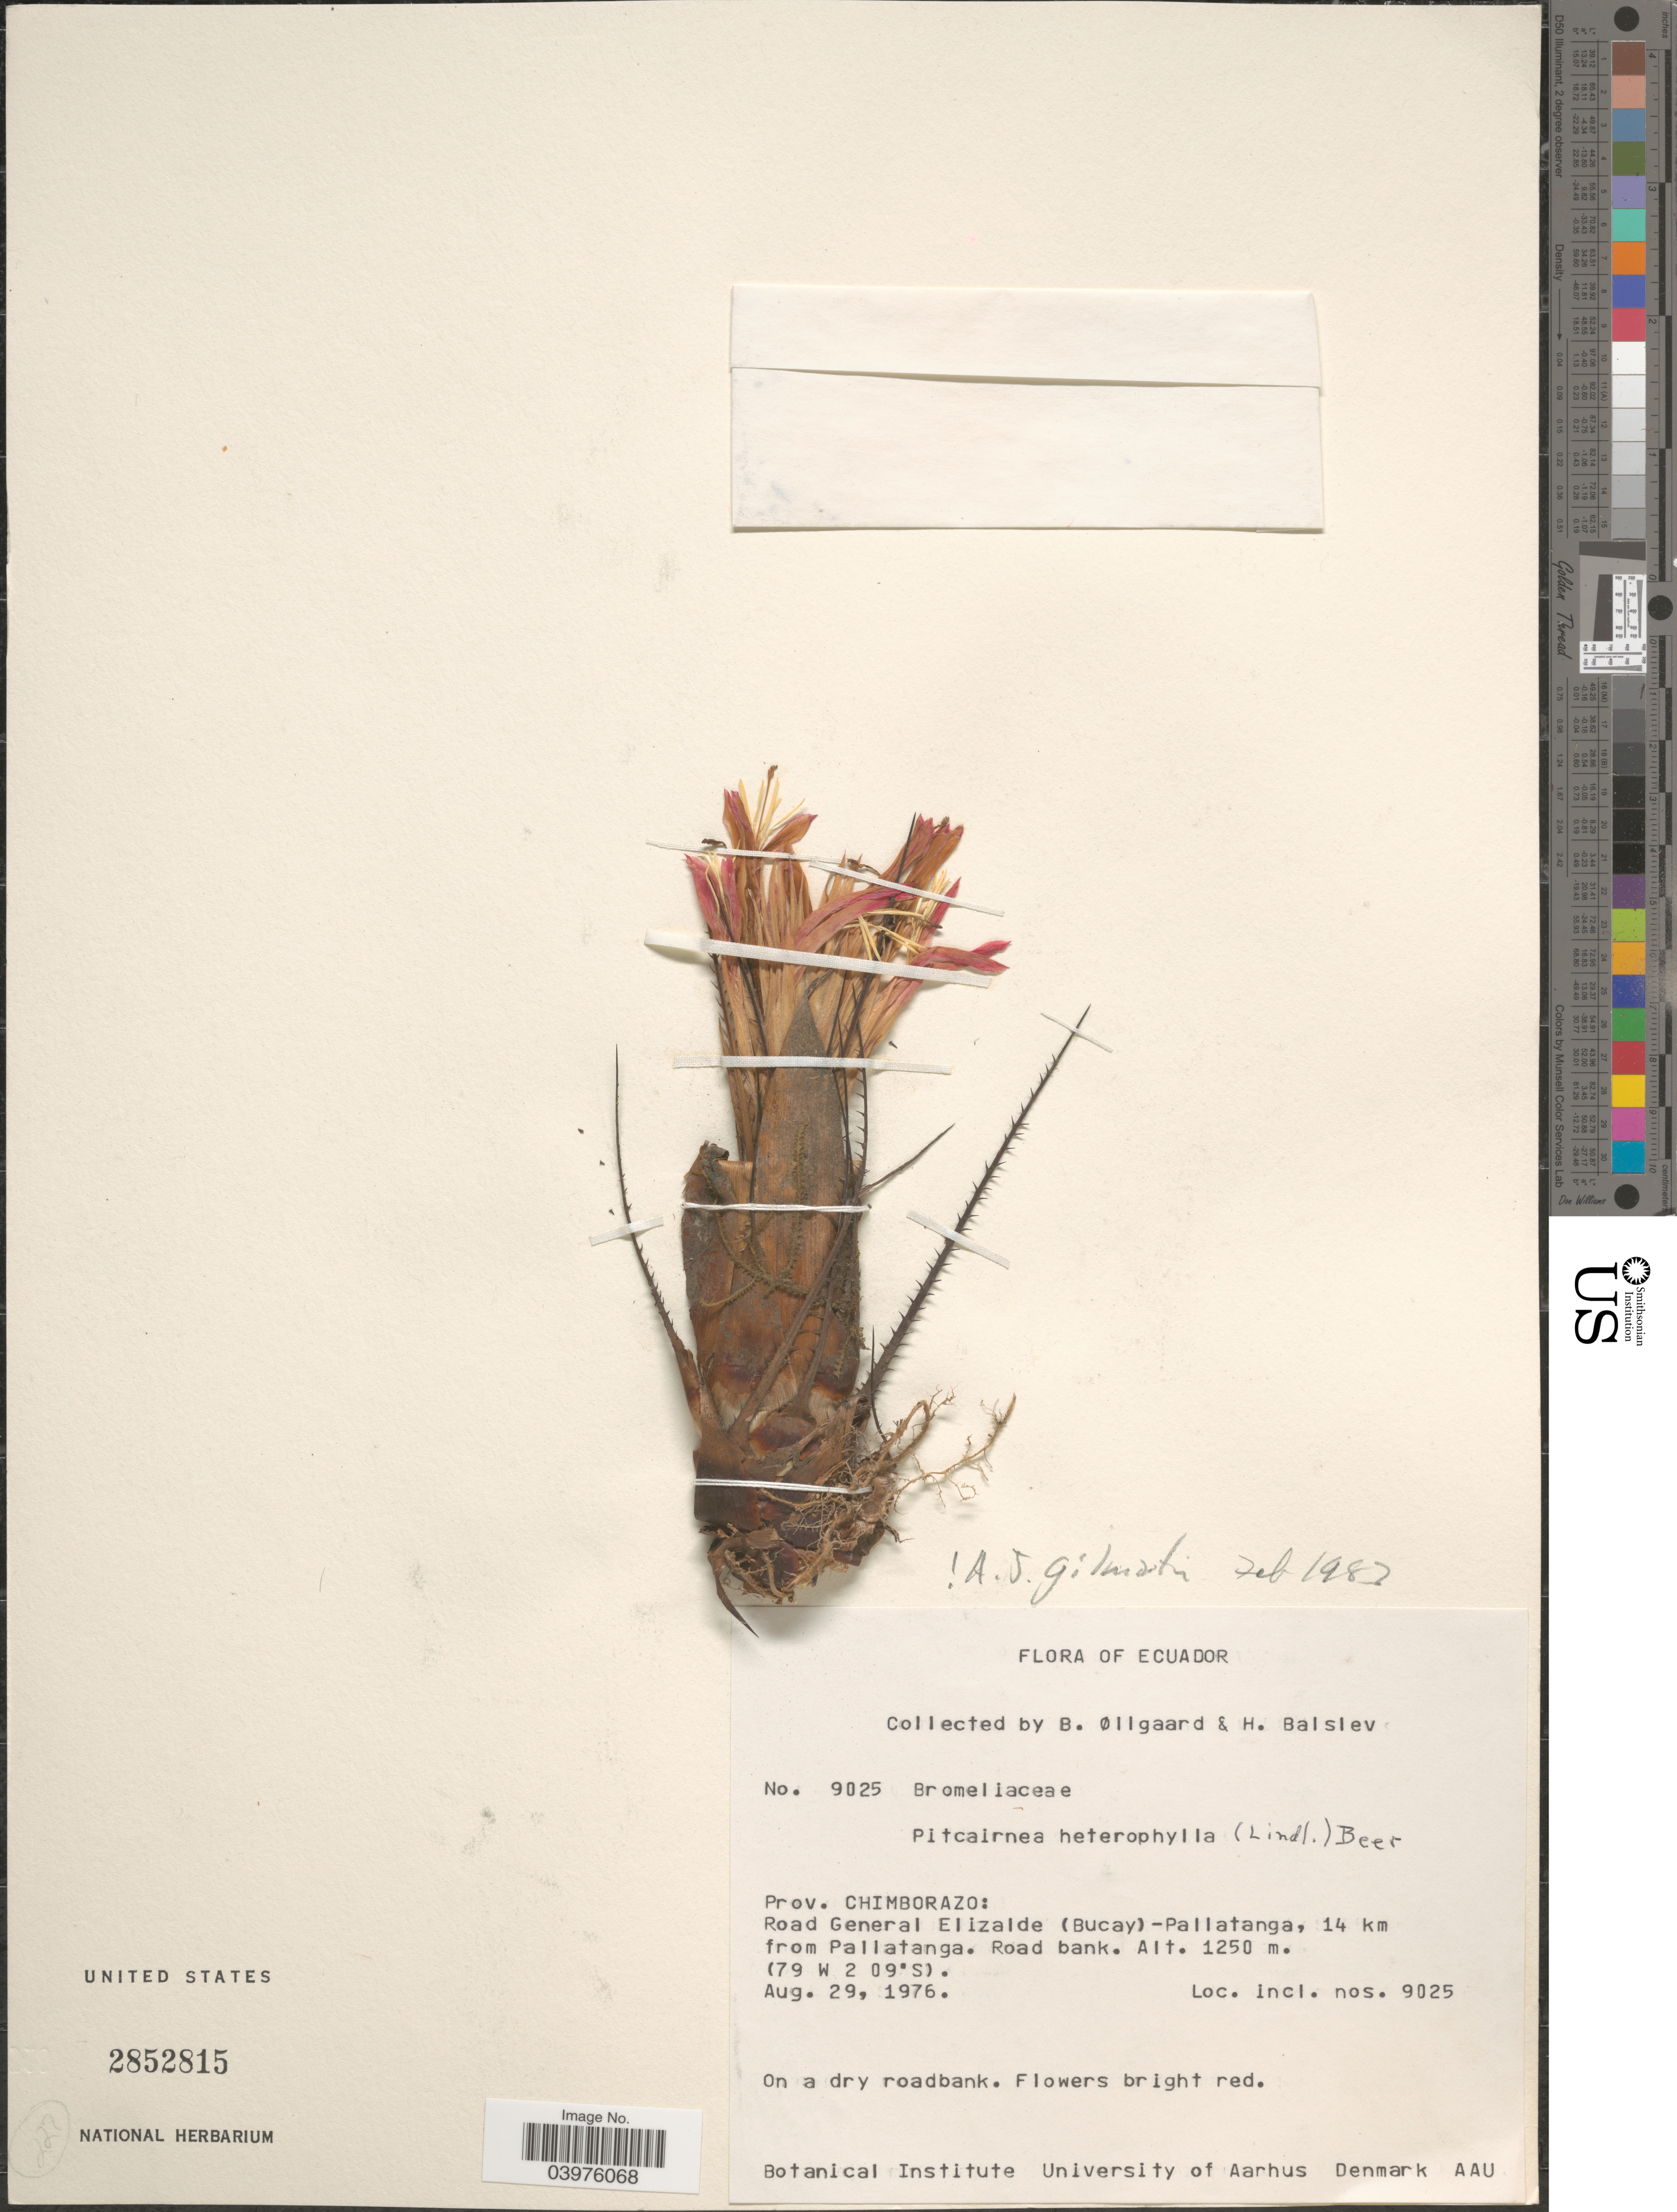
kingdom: Plantae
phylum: Tracheophyta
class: Liliopsida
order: Poales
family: Bromeliaceae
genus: Pitcairnia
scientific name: Pitcairnia heterophylla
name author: (Lindl.) Beer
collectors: B. Øllgaard & H. Balslev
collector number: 9025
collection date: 1976-08-29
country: Ecuador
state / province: Chimborazo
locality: Road General Elizalde (Bucay)-Pallatanga, 14 km from Pallatanga. Road bank. incl. nos. 9025.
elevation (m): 1250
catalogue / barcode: US 2852815